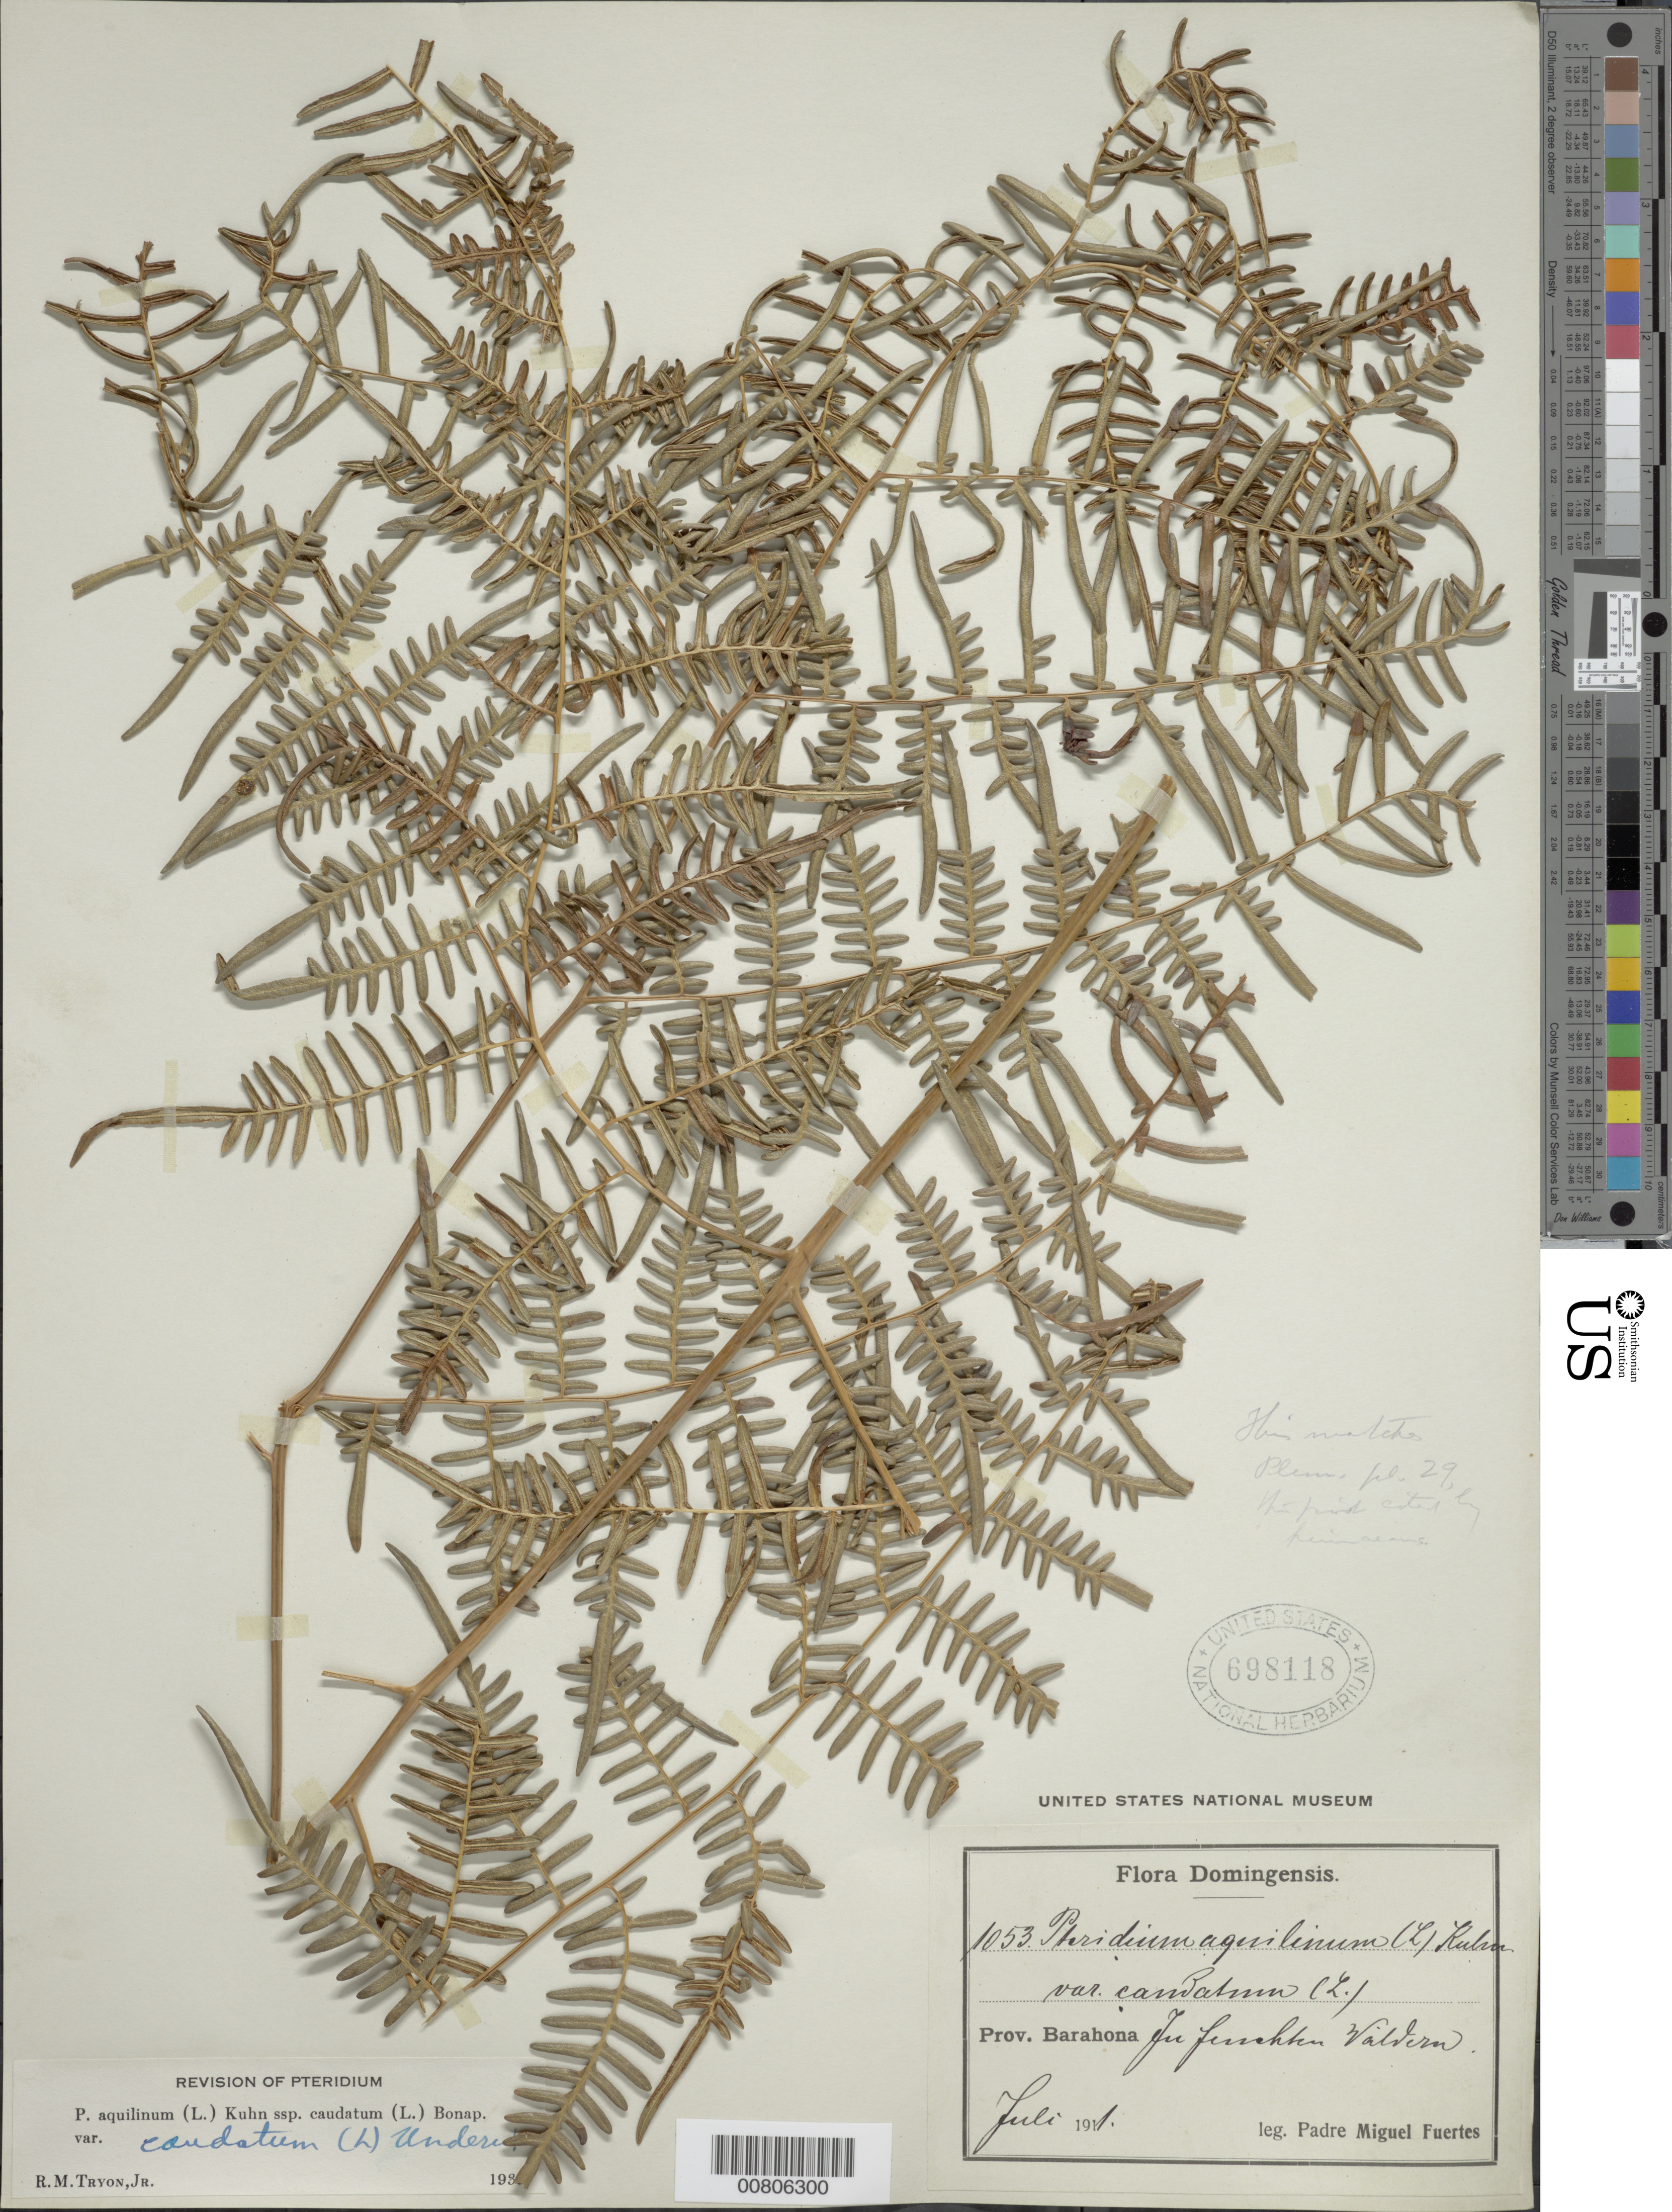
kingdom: Plantae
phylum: Tracheophyta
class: Polypodiopsida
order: Polypodiales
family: Dennstaedtiaceae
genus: Pteridium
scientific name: Pteridium caudatum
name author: (L.) Maxon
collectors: M. D. Fuertes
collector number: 1053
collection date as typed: Jul 1911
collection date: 1911-07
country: Dominican Republic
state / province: Barahona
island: Hispaniola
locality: Waldern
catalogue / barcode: US 698118